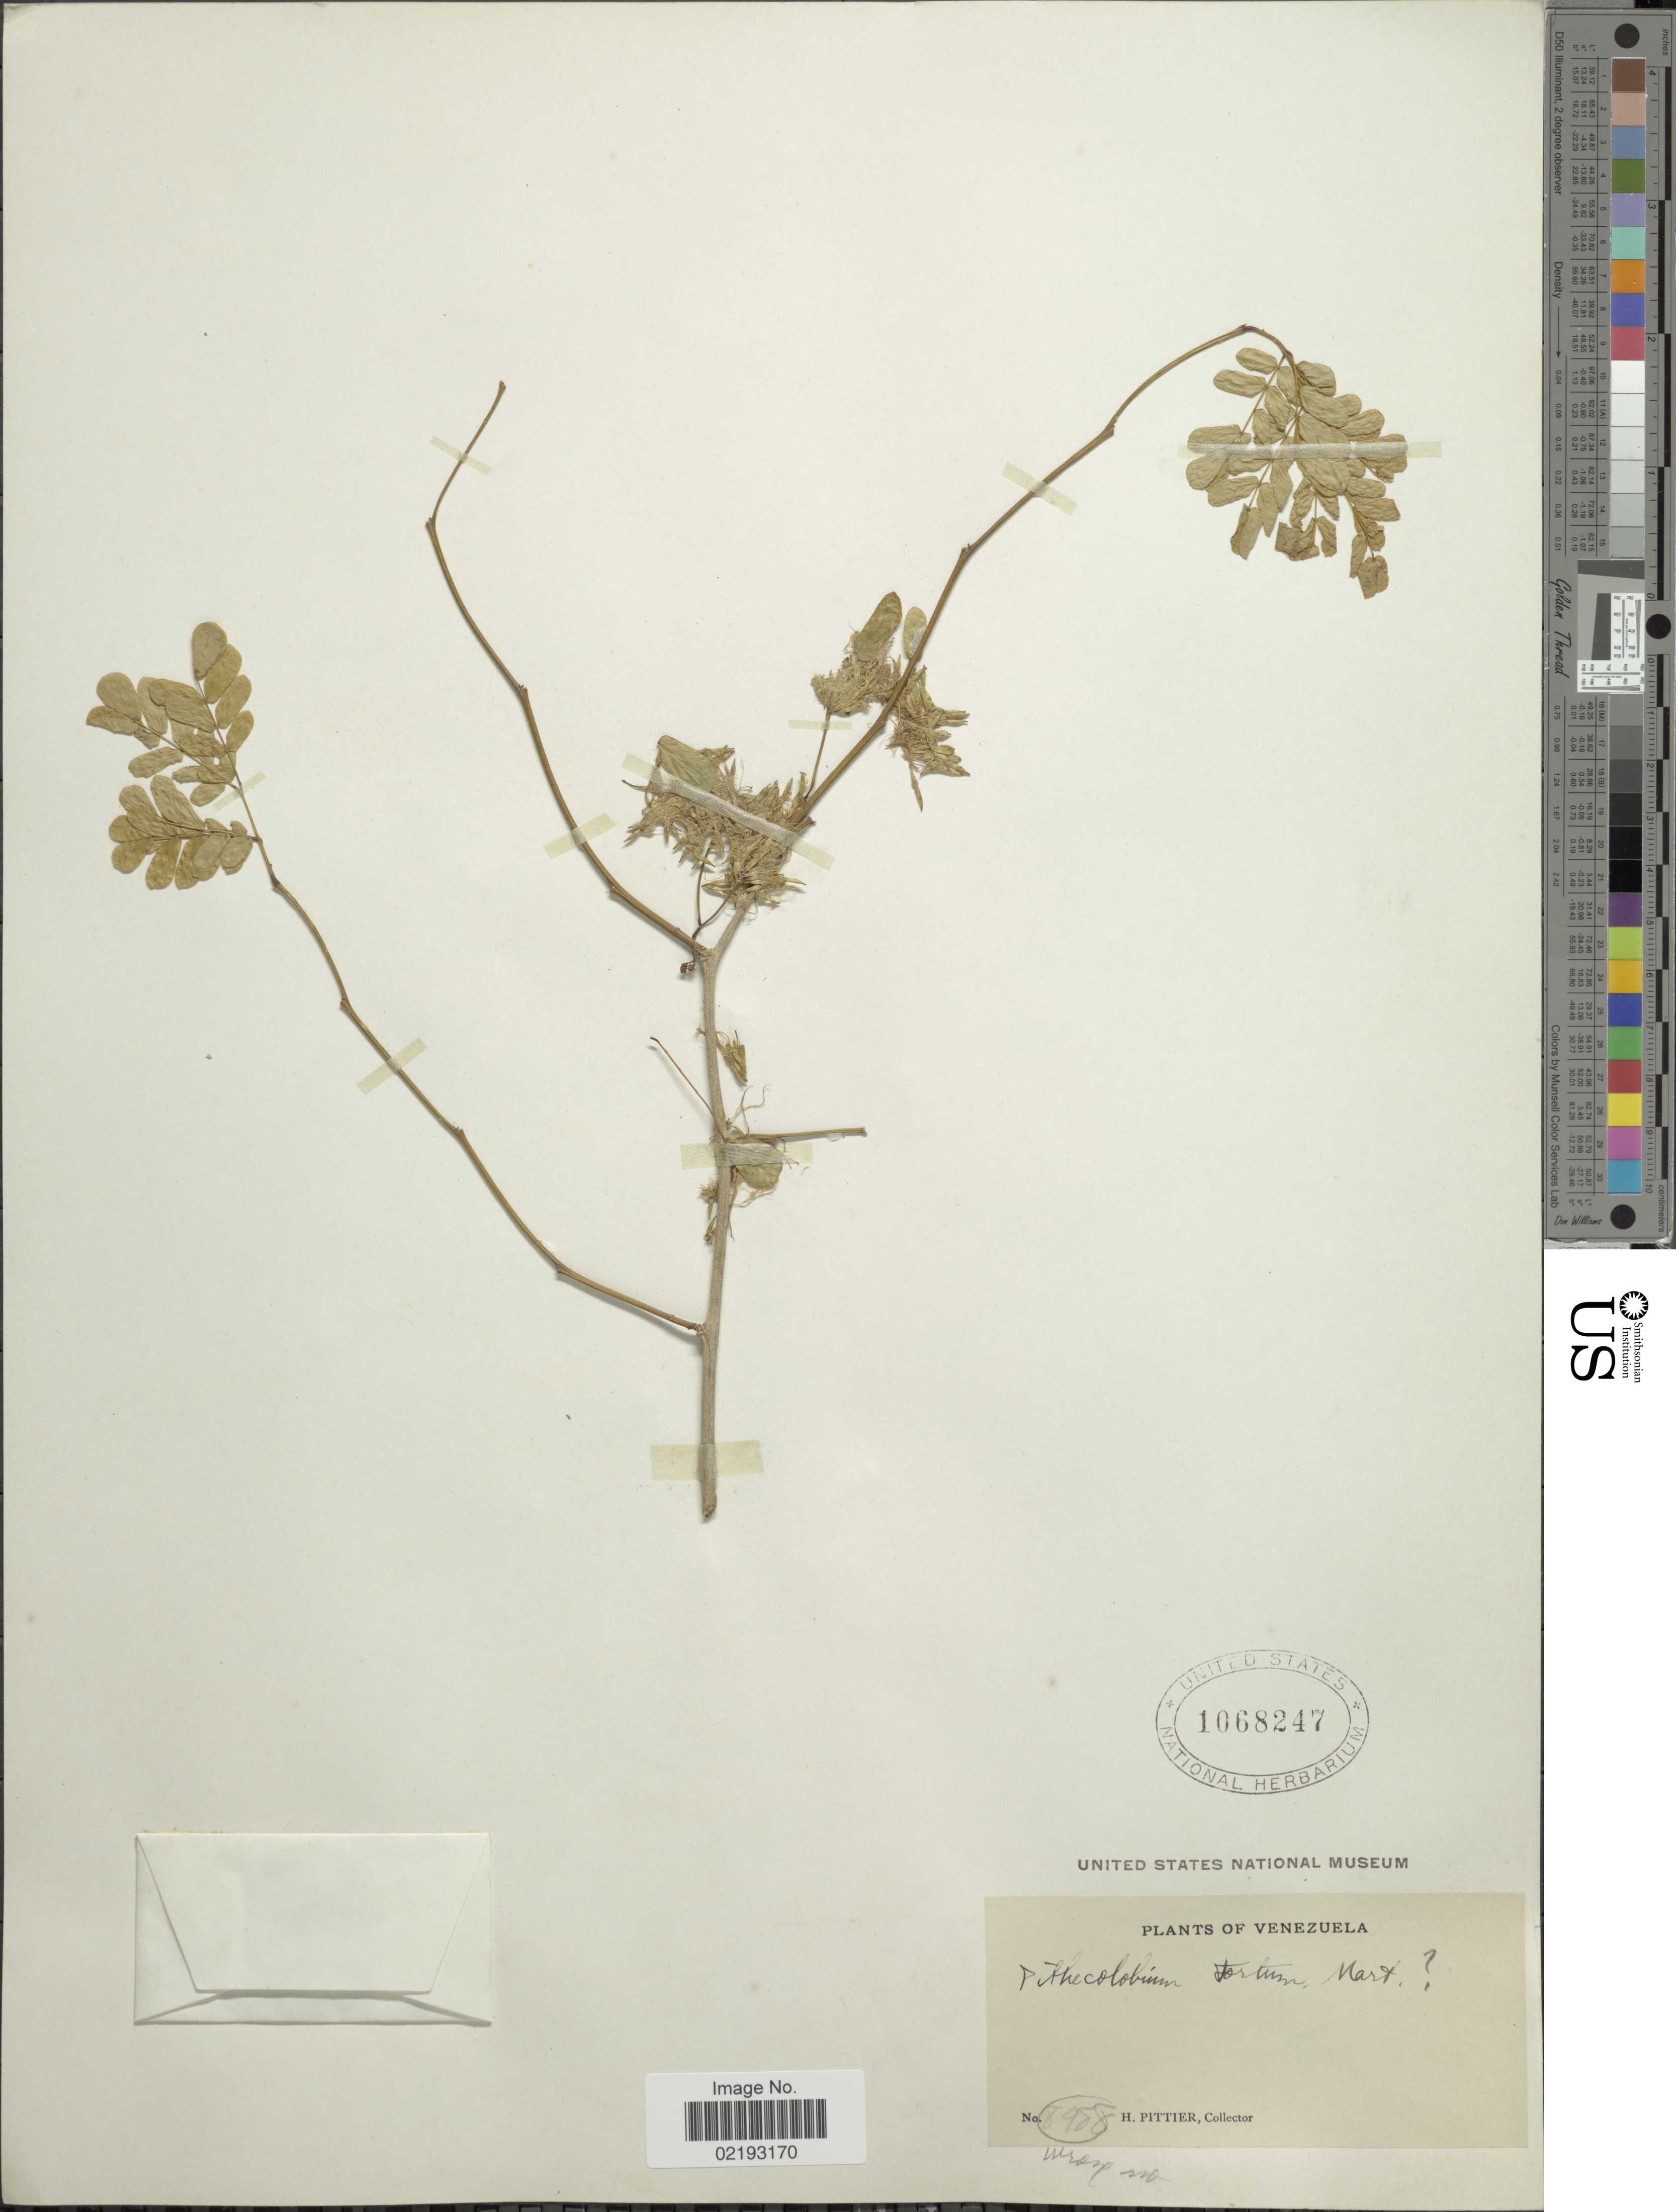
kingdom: Plantae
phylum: Tracheophyta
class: Magnoliopsida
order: Fabales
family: Fabaceae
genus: Chloroleucon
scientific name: Chloroleucon sp.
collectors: H. F. Pittier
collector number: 8988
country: Venezuela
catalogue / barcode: US 1068247